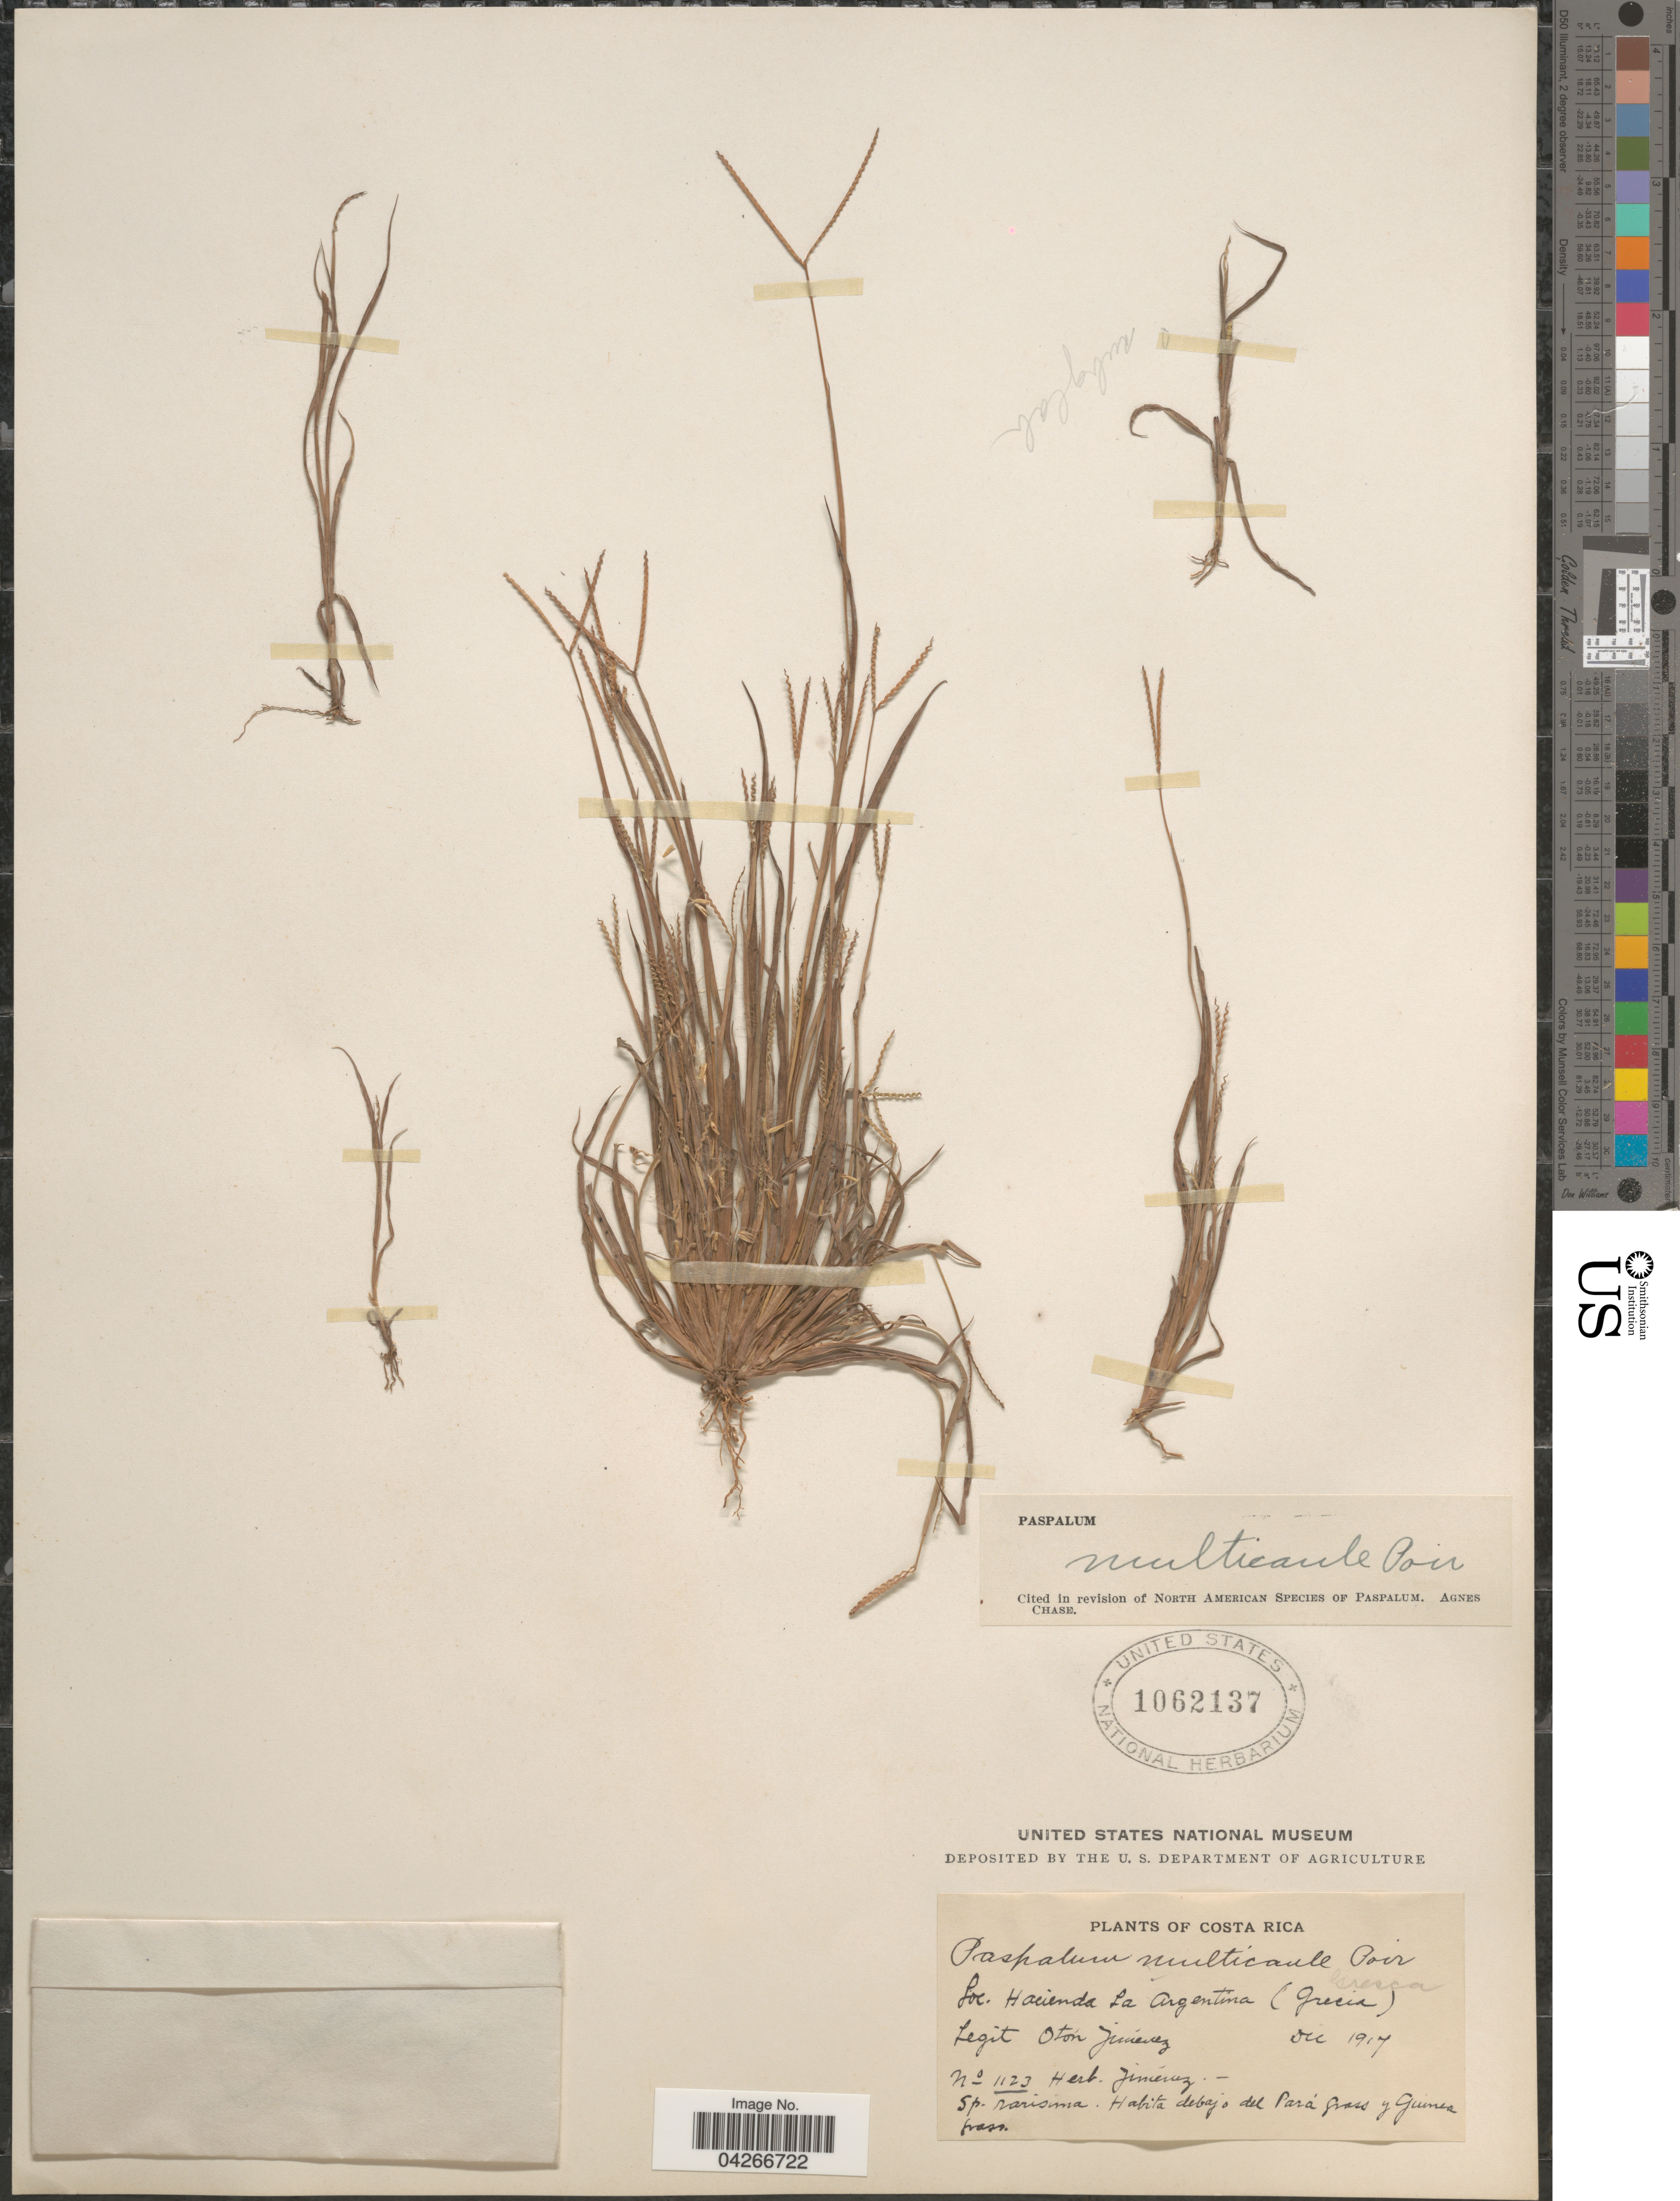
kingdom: Plantae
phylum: Tracheophyta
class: Liliopsida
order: Poales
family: Poaceae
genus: Paspalum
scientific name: Paspalum multicaule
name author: Poir. in Lam.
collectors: O. Jimenez L.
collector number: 1123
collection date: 1917-12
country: Costa Rica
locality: Hacienda La Argentina (Grecia).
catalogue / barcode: US 1062137